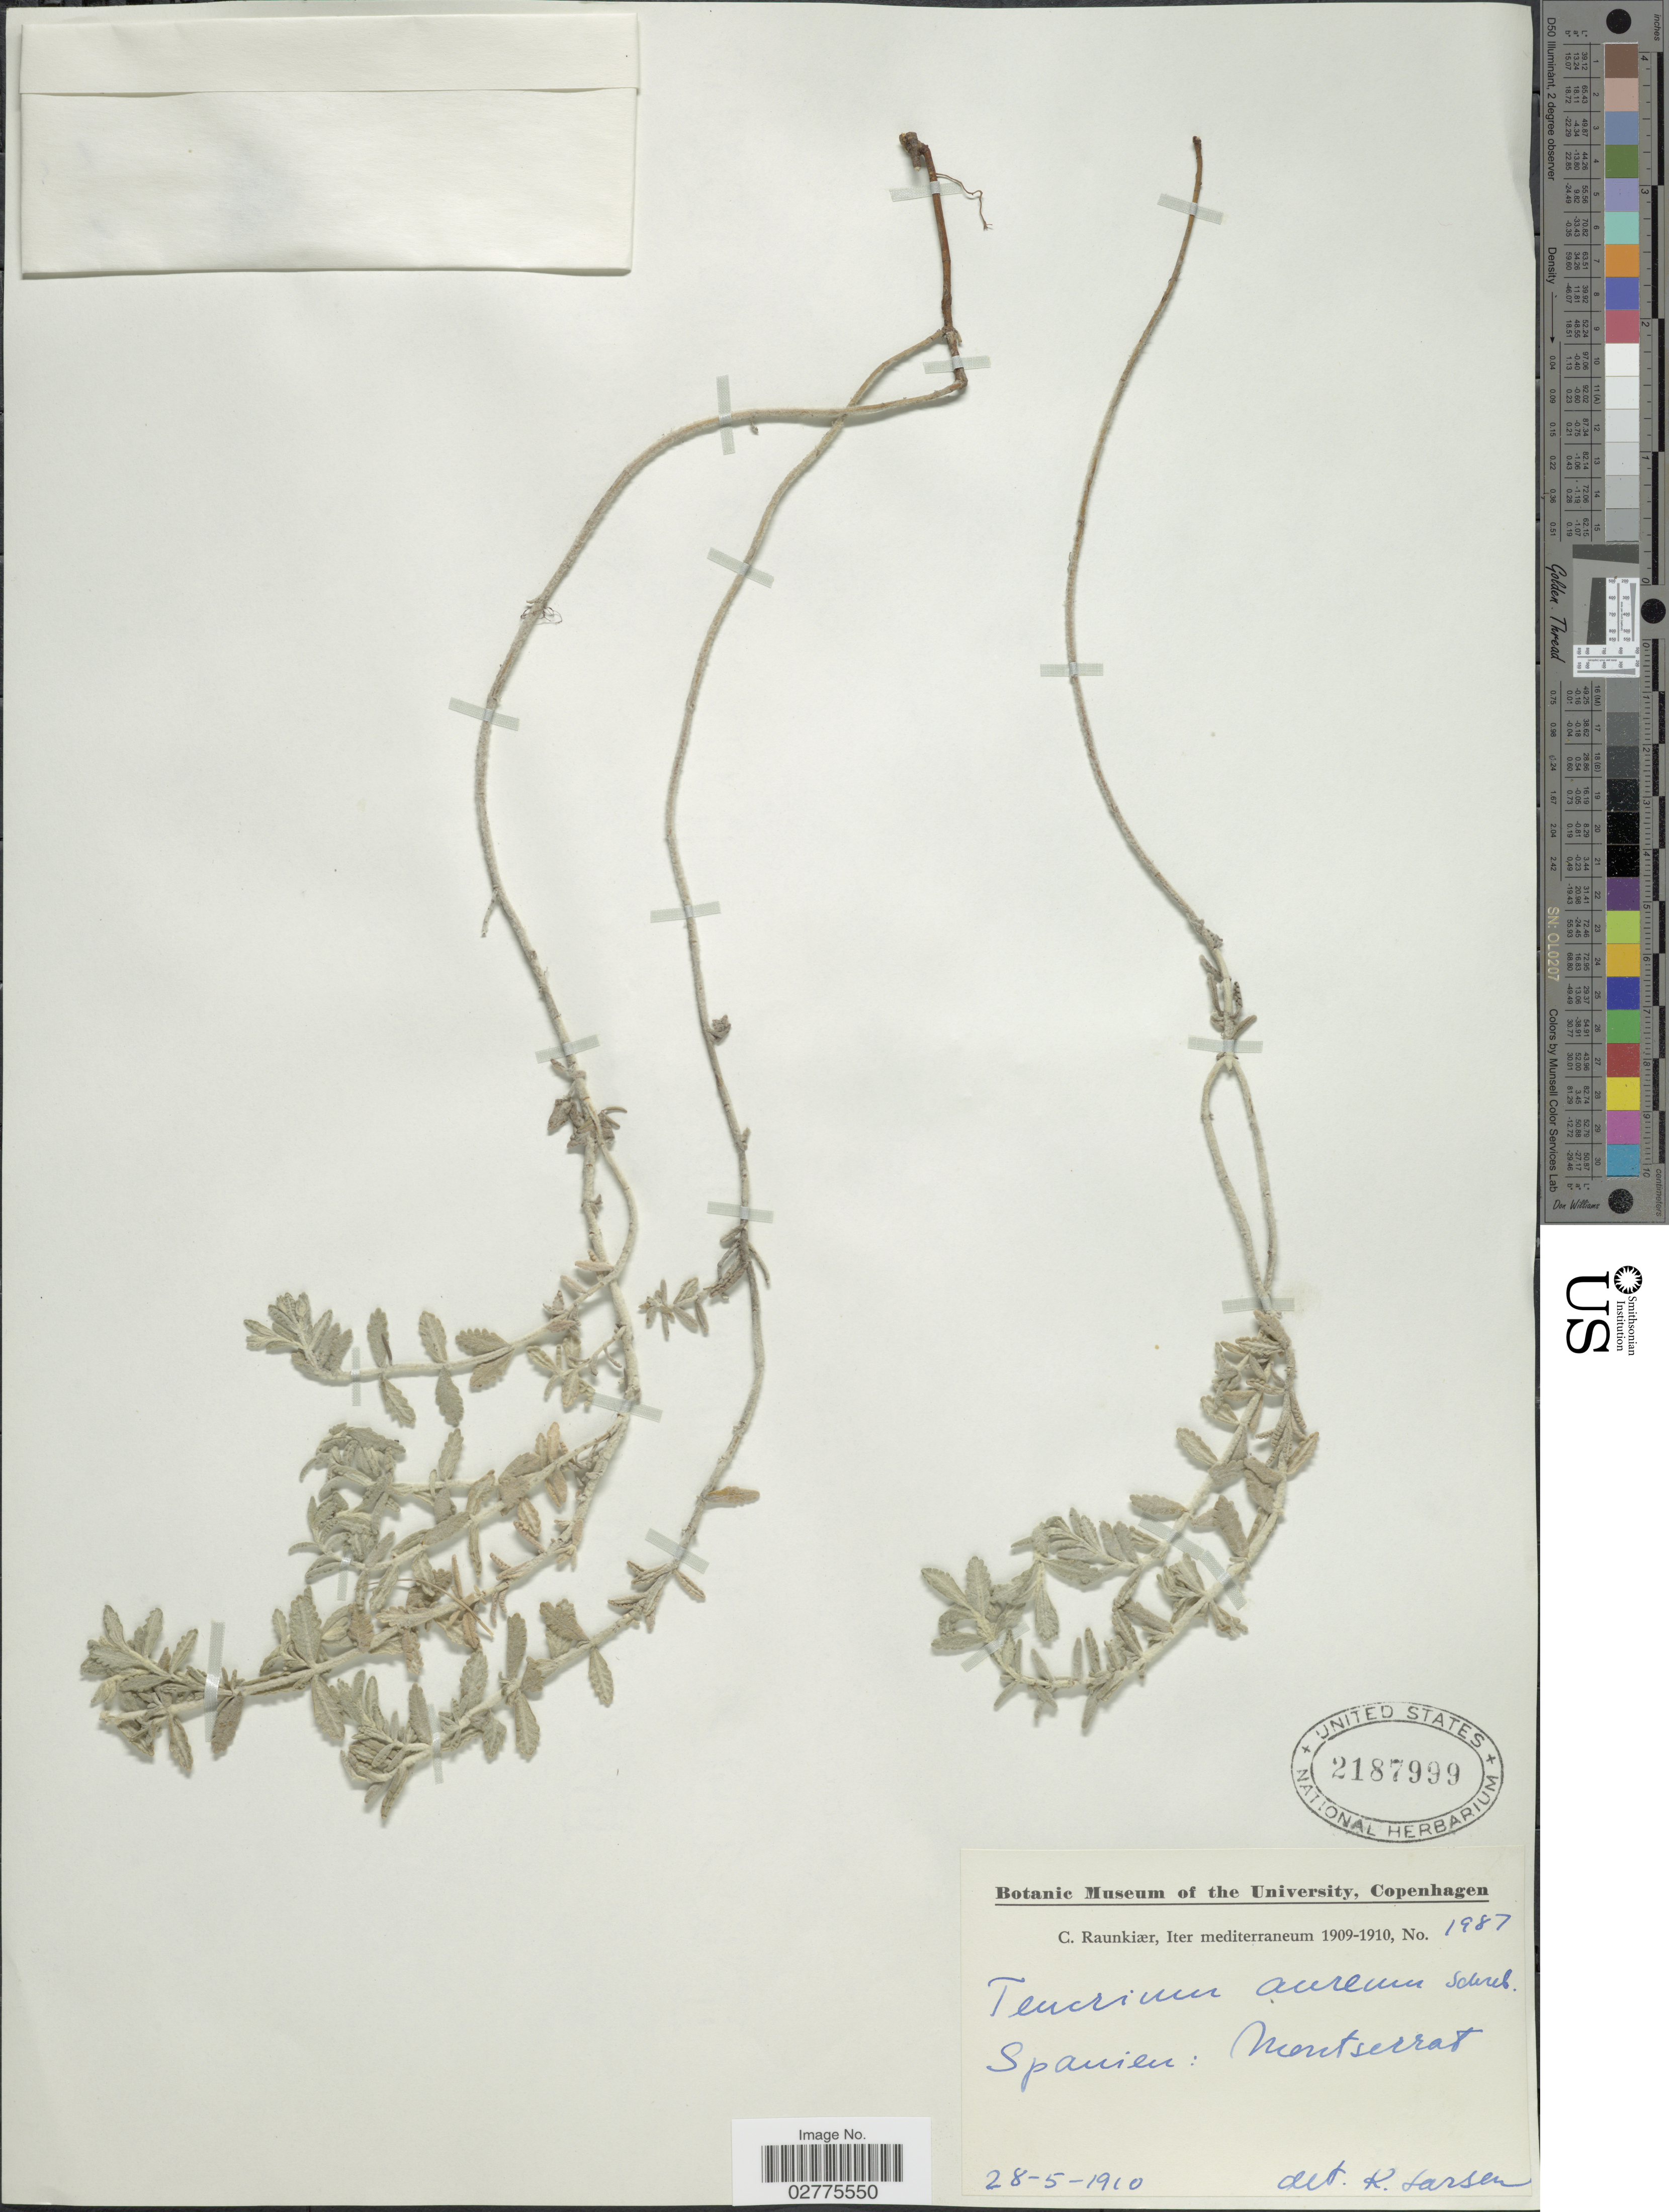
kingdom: Plantae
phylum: Tracheophyta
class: Magnoliopsida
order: Lamiales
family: Lamiaceae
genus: Teucrium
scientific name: Teucrium aureum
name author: Schreb.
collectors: C. Raunkiær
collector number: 1987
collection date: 1910-05-28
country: Spain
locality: Iter mediterraneum. Montserrat.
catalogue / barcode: US 2187999